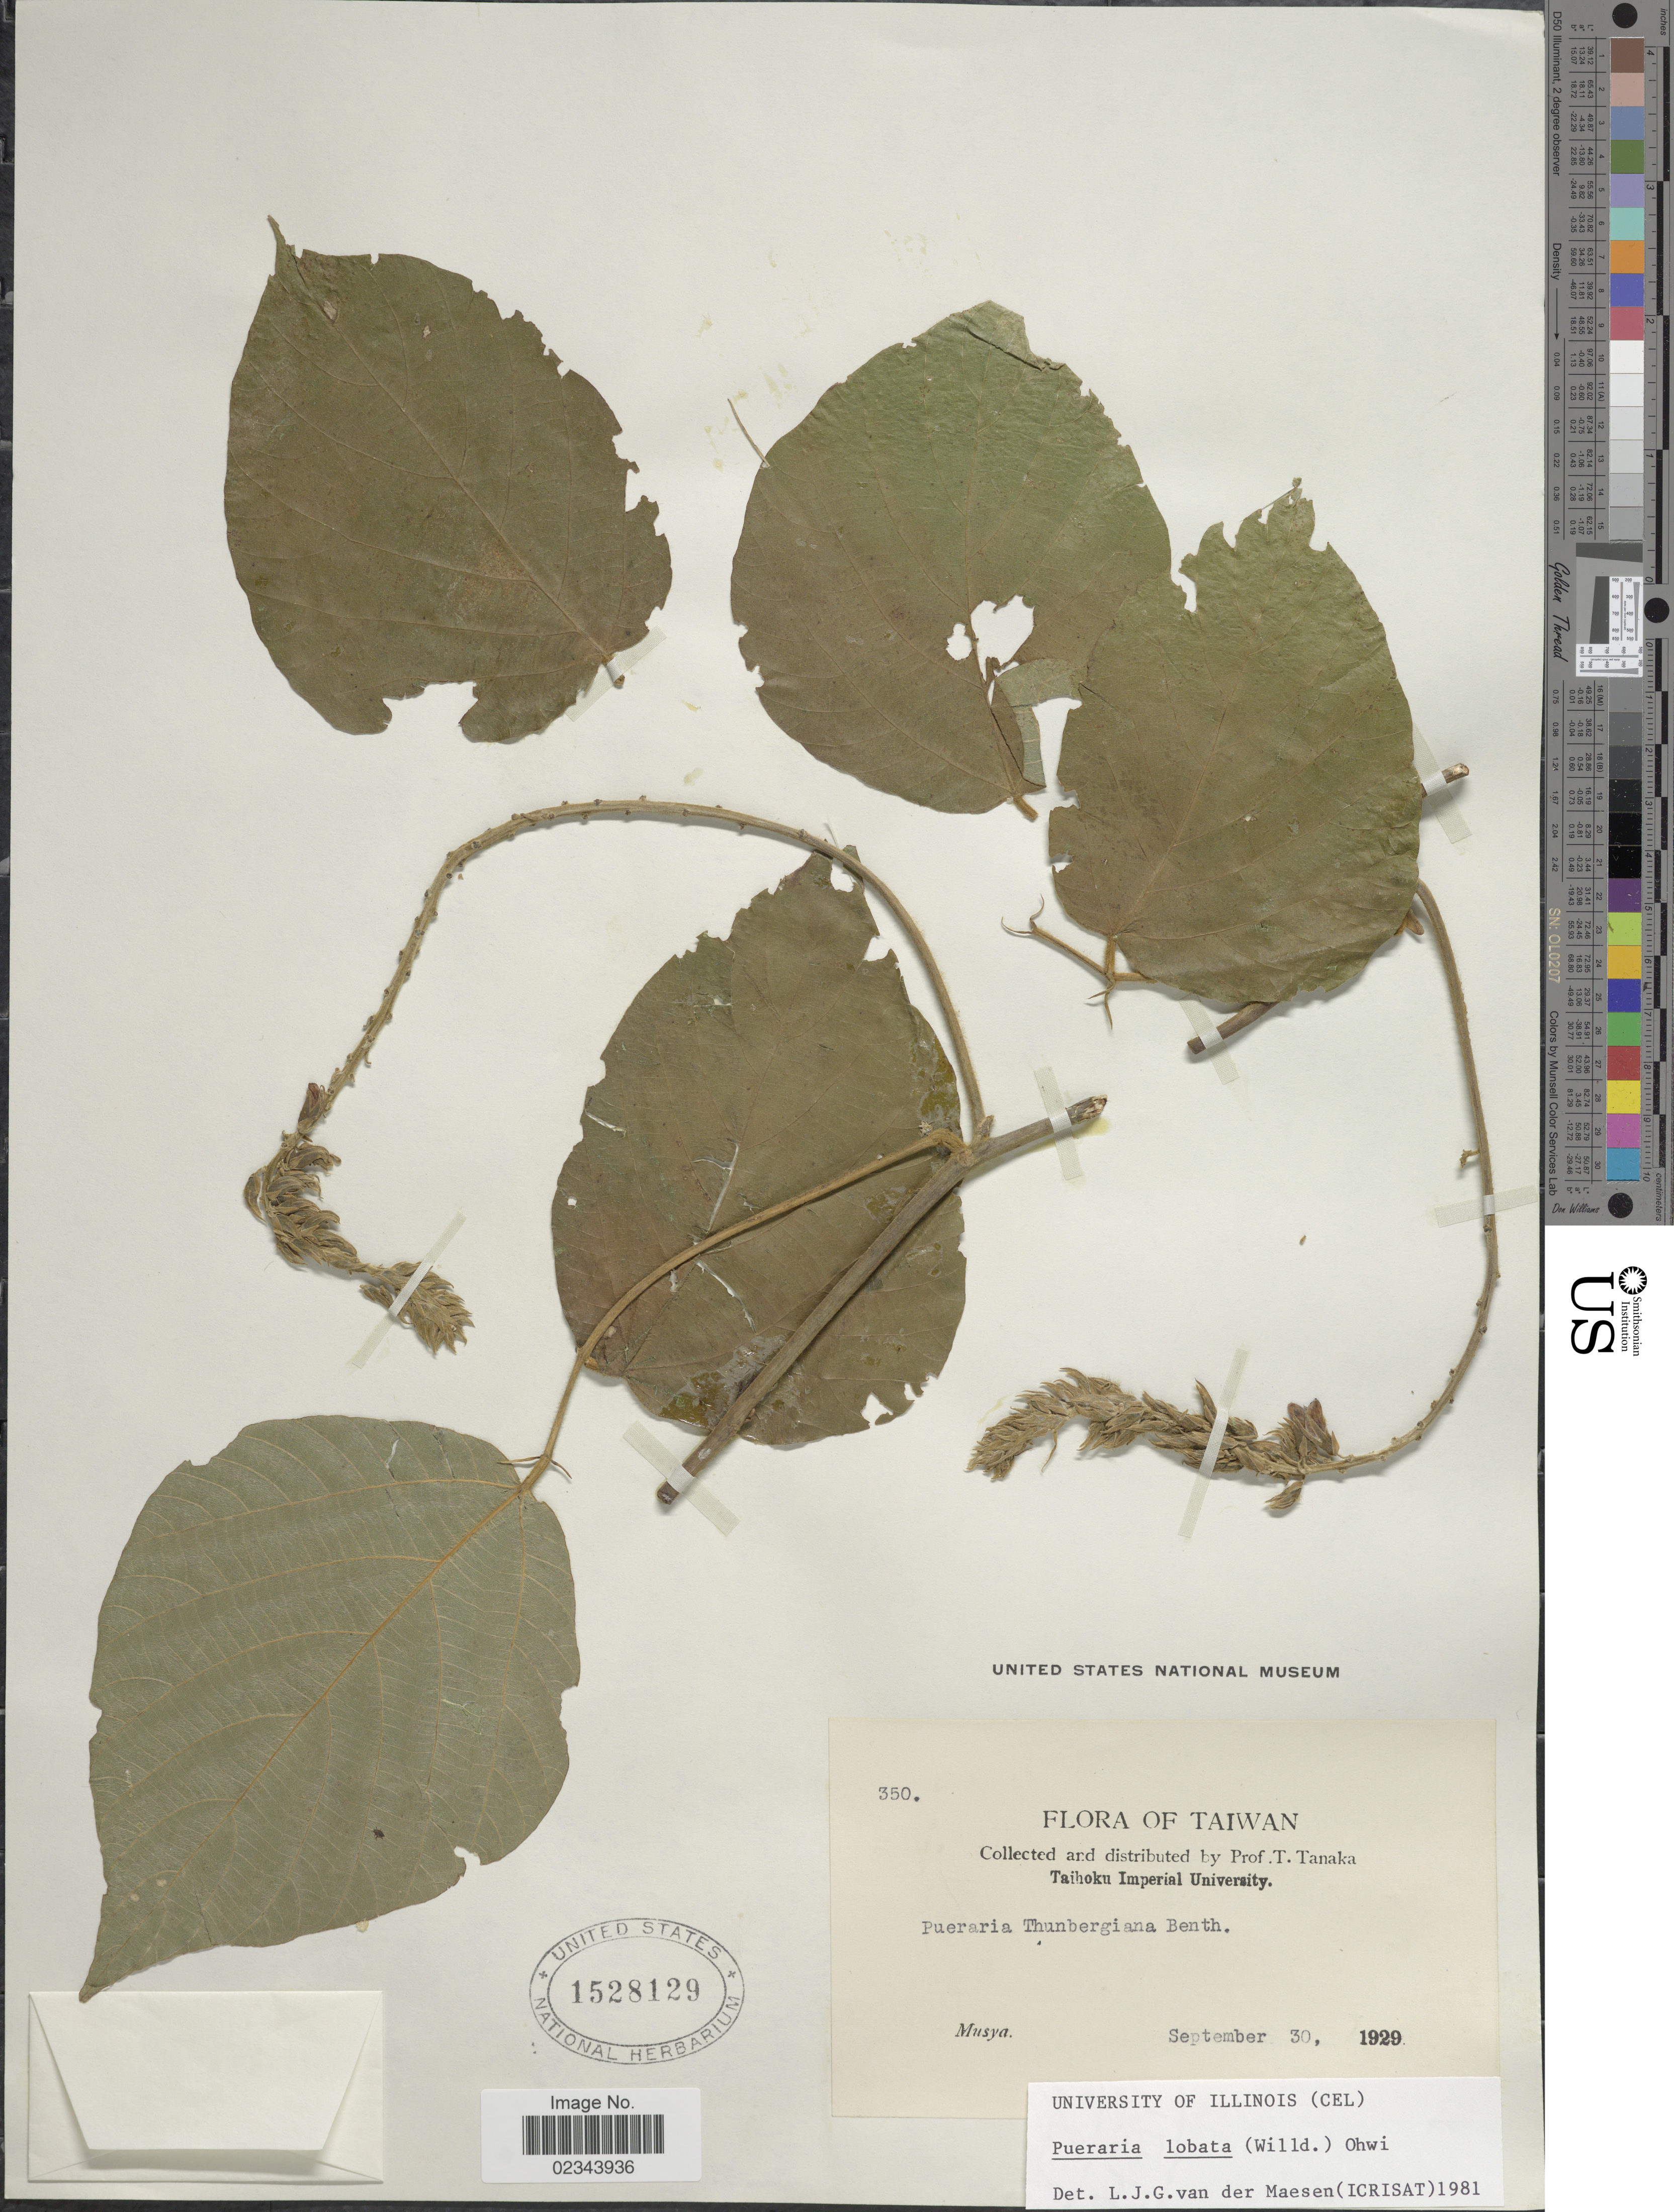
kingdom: Plantae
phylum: Tracheophyta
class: Magnoliopsida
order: Fabales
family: Fabaceae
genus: Pueraria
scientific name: Pueraria lobata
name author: (Willd.) Ohwi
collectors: T. Tanaka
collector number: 350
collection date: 1929-09-30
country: Taiwan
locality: Musya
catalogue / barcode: US 1528129